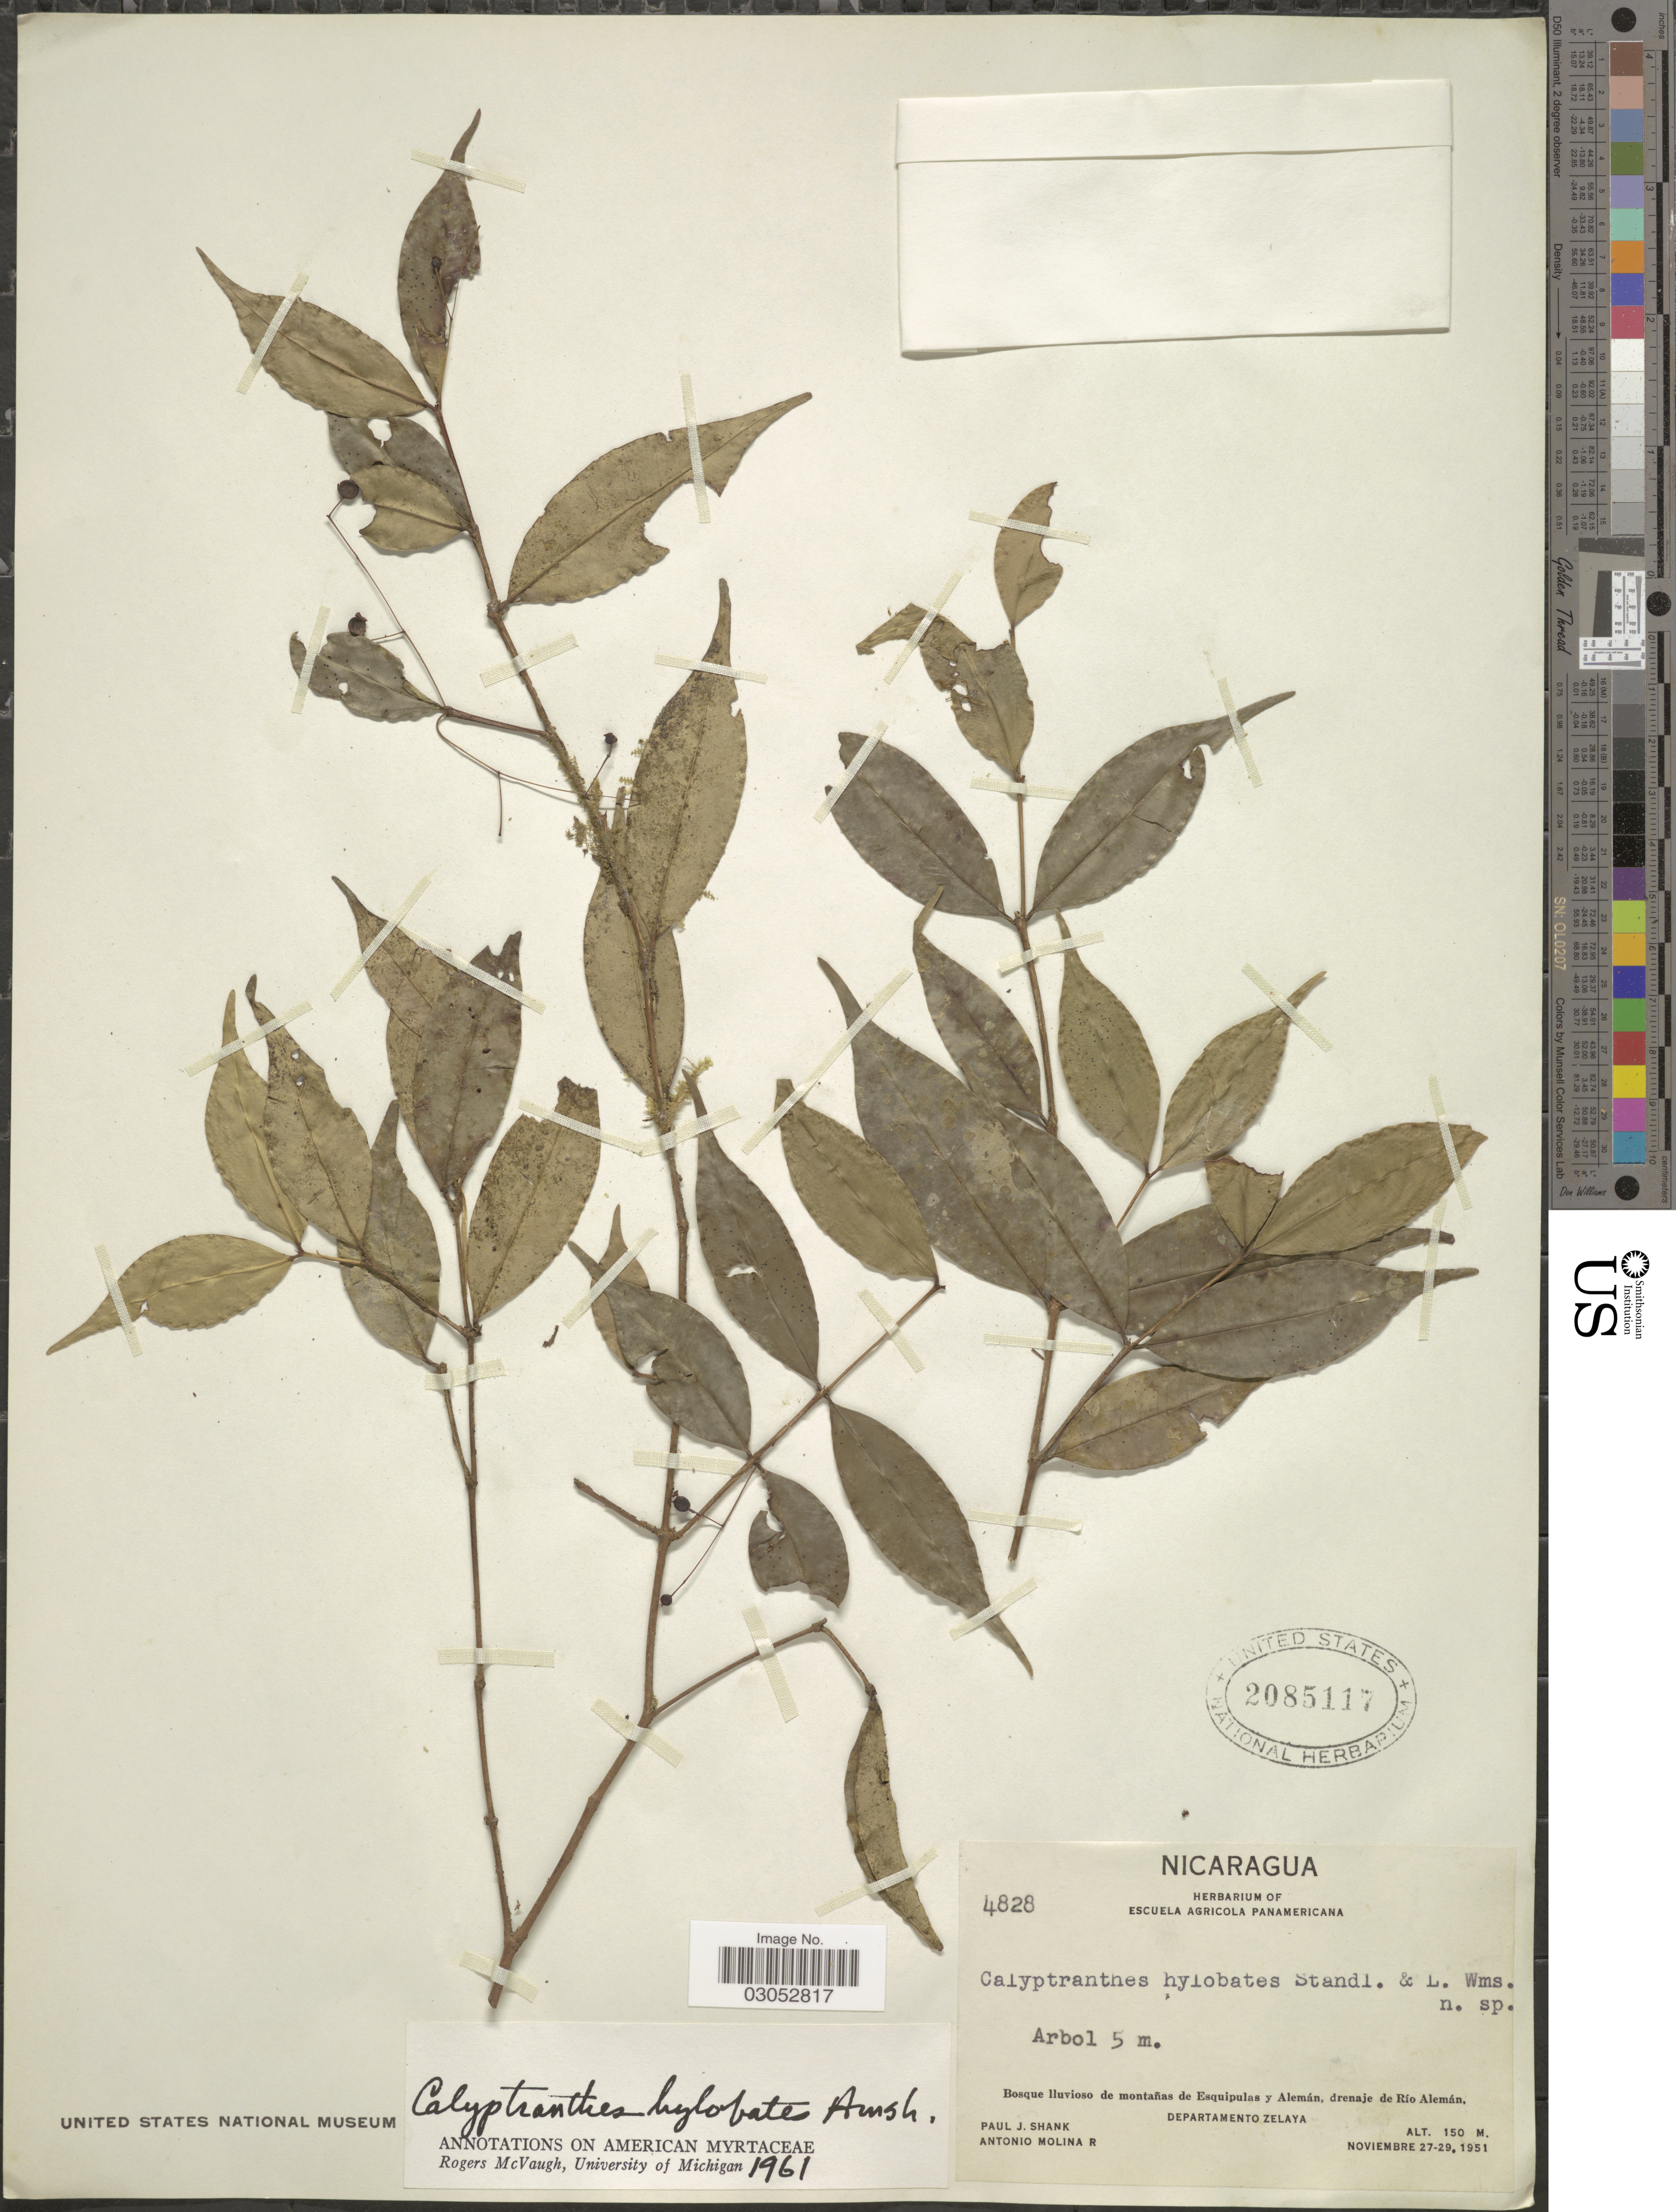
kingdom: Plantae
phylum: Tracheophyta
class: Magnoliopsida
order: Myrtales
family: Myrtaceae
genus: Myrcia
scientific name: Myrcia hylobates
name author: (Standl. ex Amshoff) E. Lucas & K. Samra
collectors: P. J. Shank & A. Molina R.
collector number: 4828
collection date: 1951-11-27/1951-11-29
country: Nicaragua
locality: Bosque iluvioso de montañas de Esquipulas y Alemán, drenaje de Río Alemán, Departamento Zelaya.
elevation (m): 150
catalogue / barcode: US 2085117